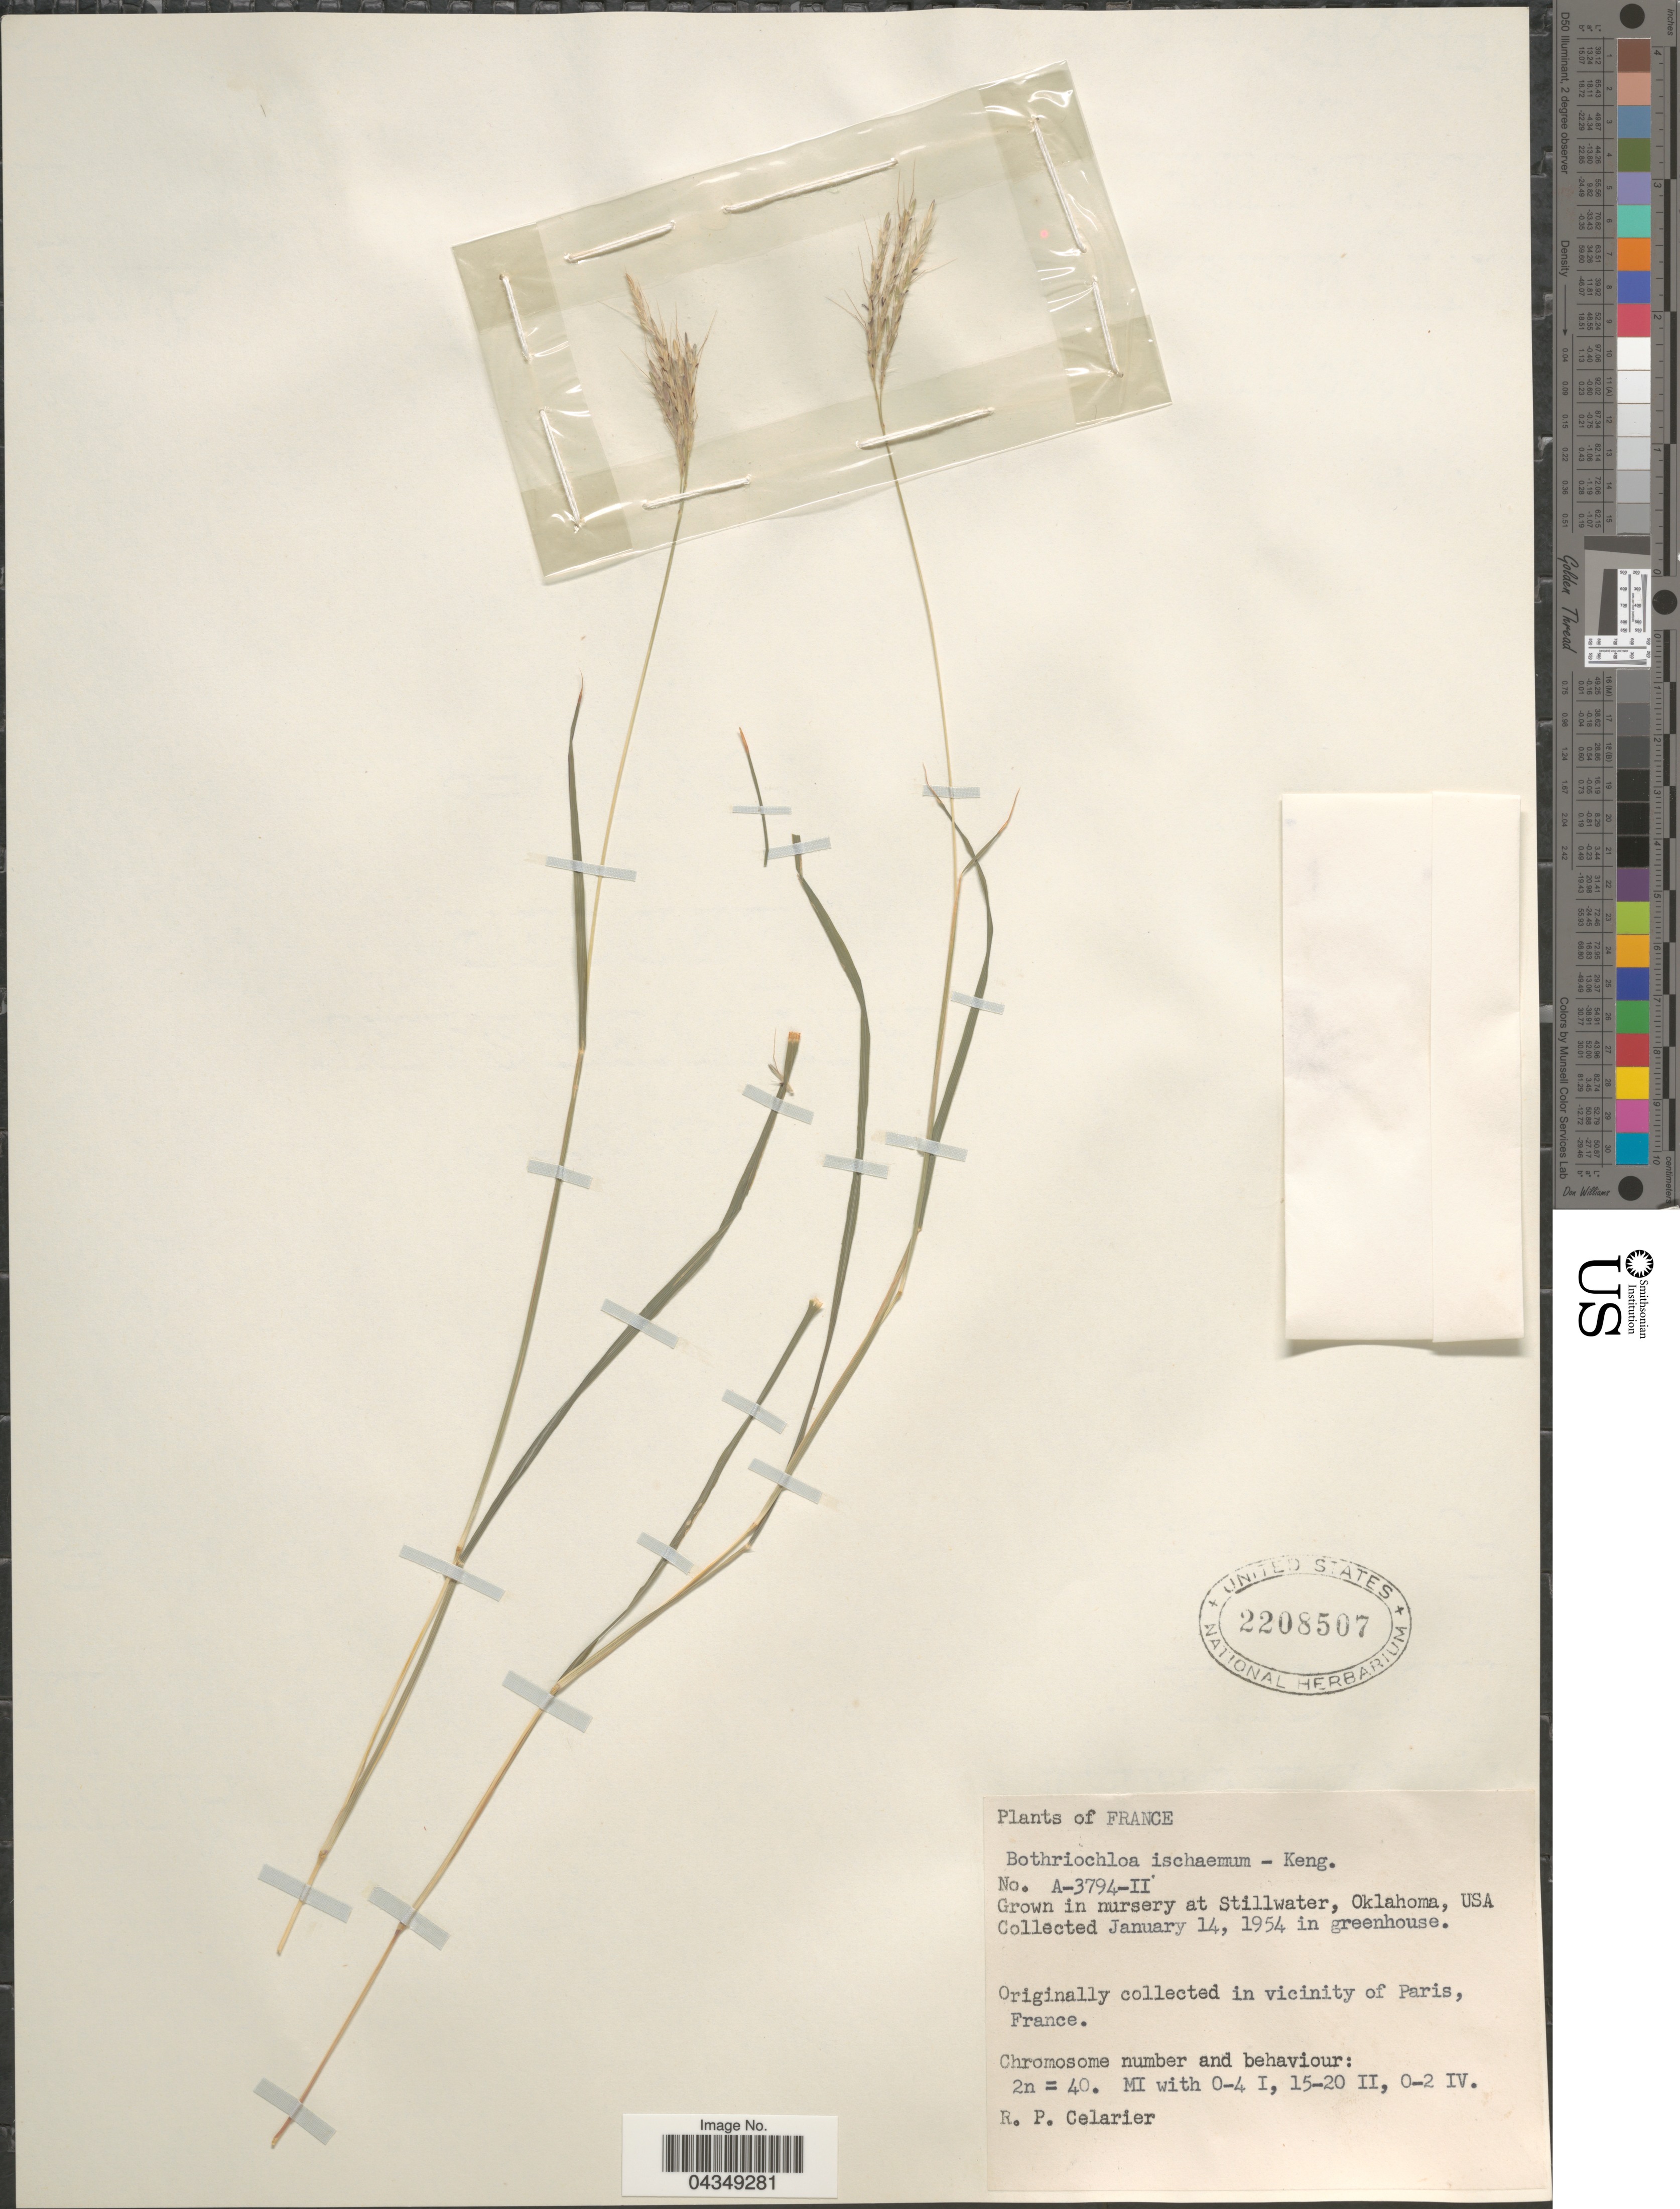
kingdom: Plantae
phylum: Tracheophyta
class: Liliopsida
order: Poales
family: Poaceae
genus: Bothriochloa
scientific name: Bothriochloa ischaemum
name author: (L.) Keng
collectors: R. Celarier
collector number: A-3794-II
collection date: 1954-01-14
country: United States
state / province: Oklahoma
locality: Grown in nursery at Stillwater, in greenhouse.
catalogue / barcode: US 2208507